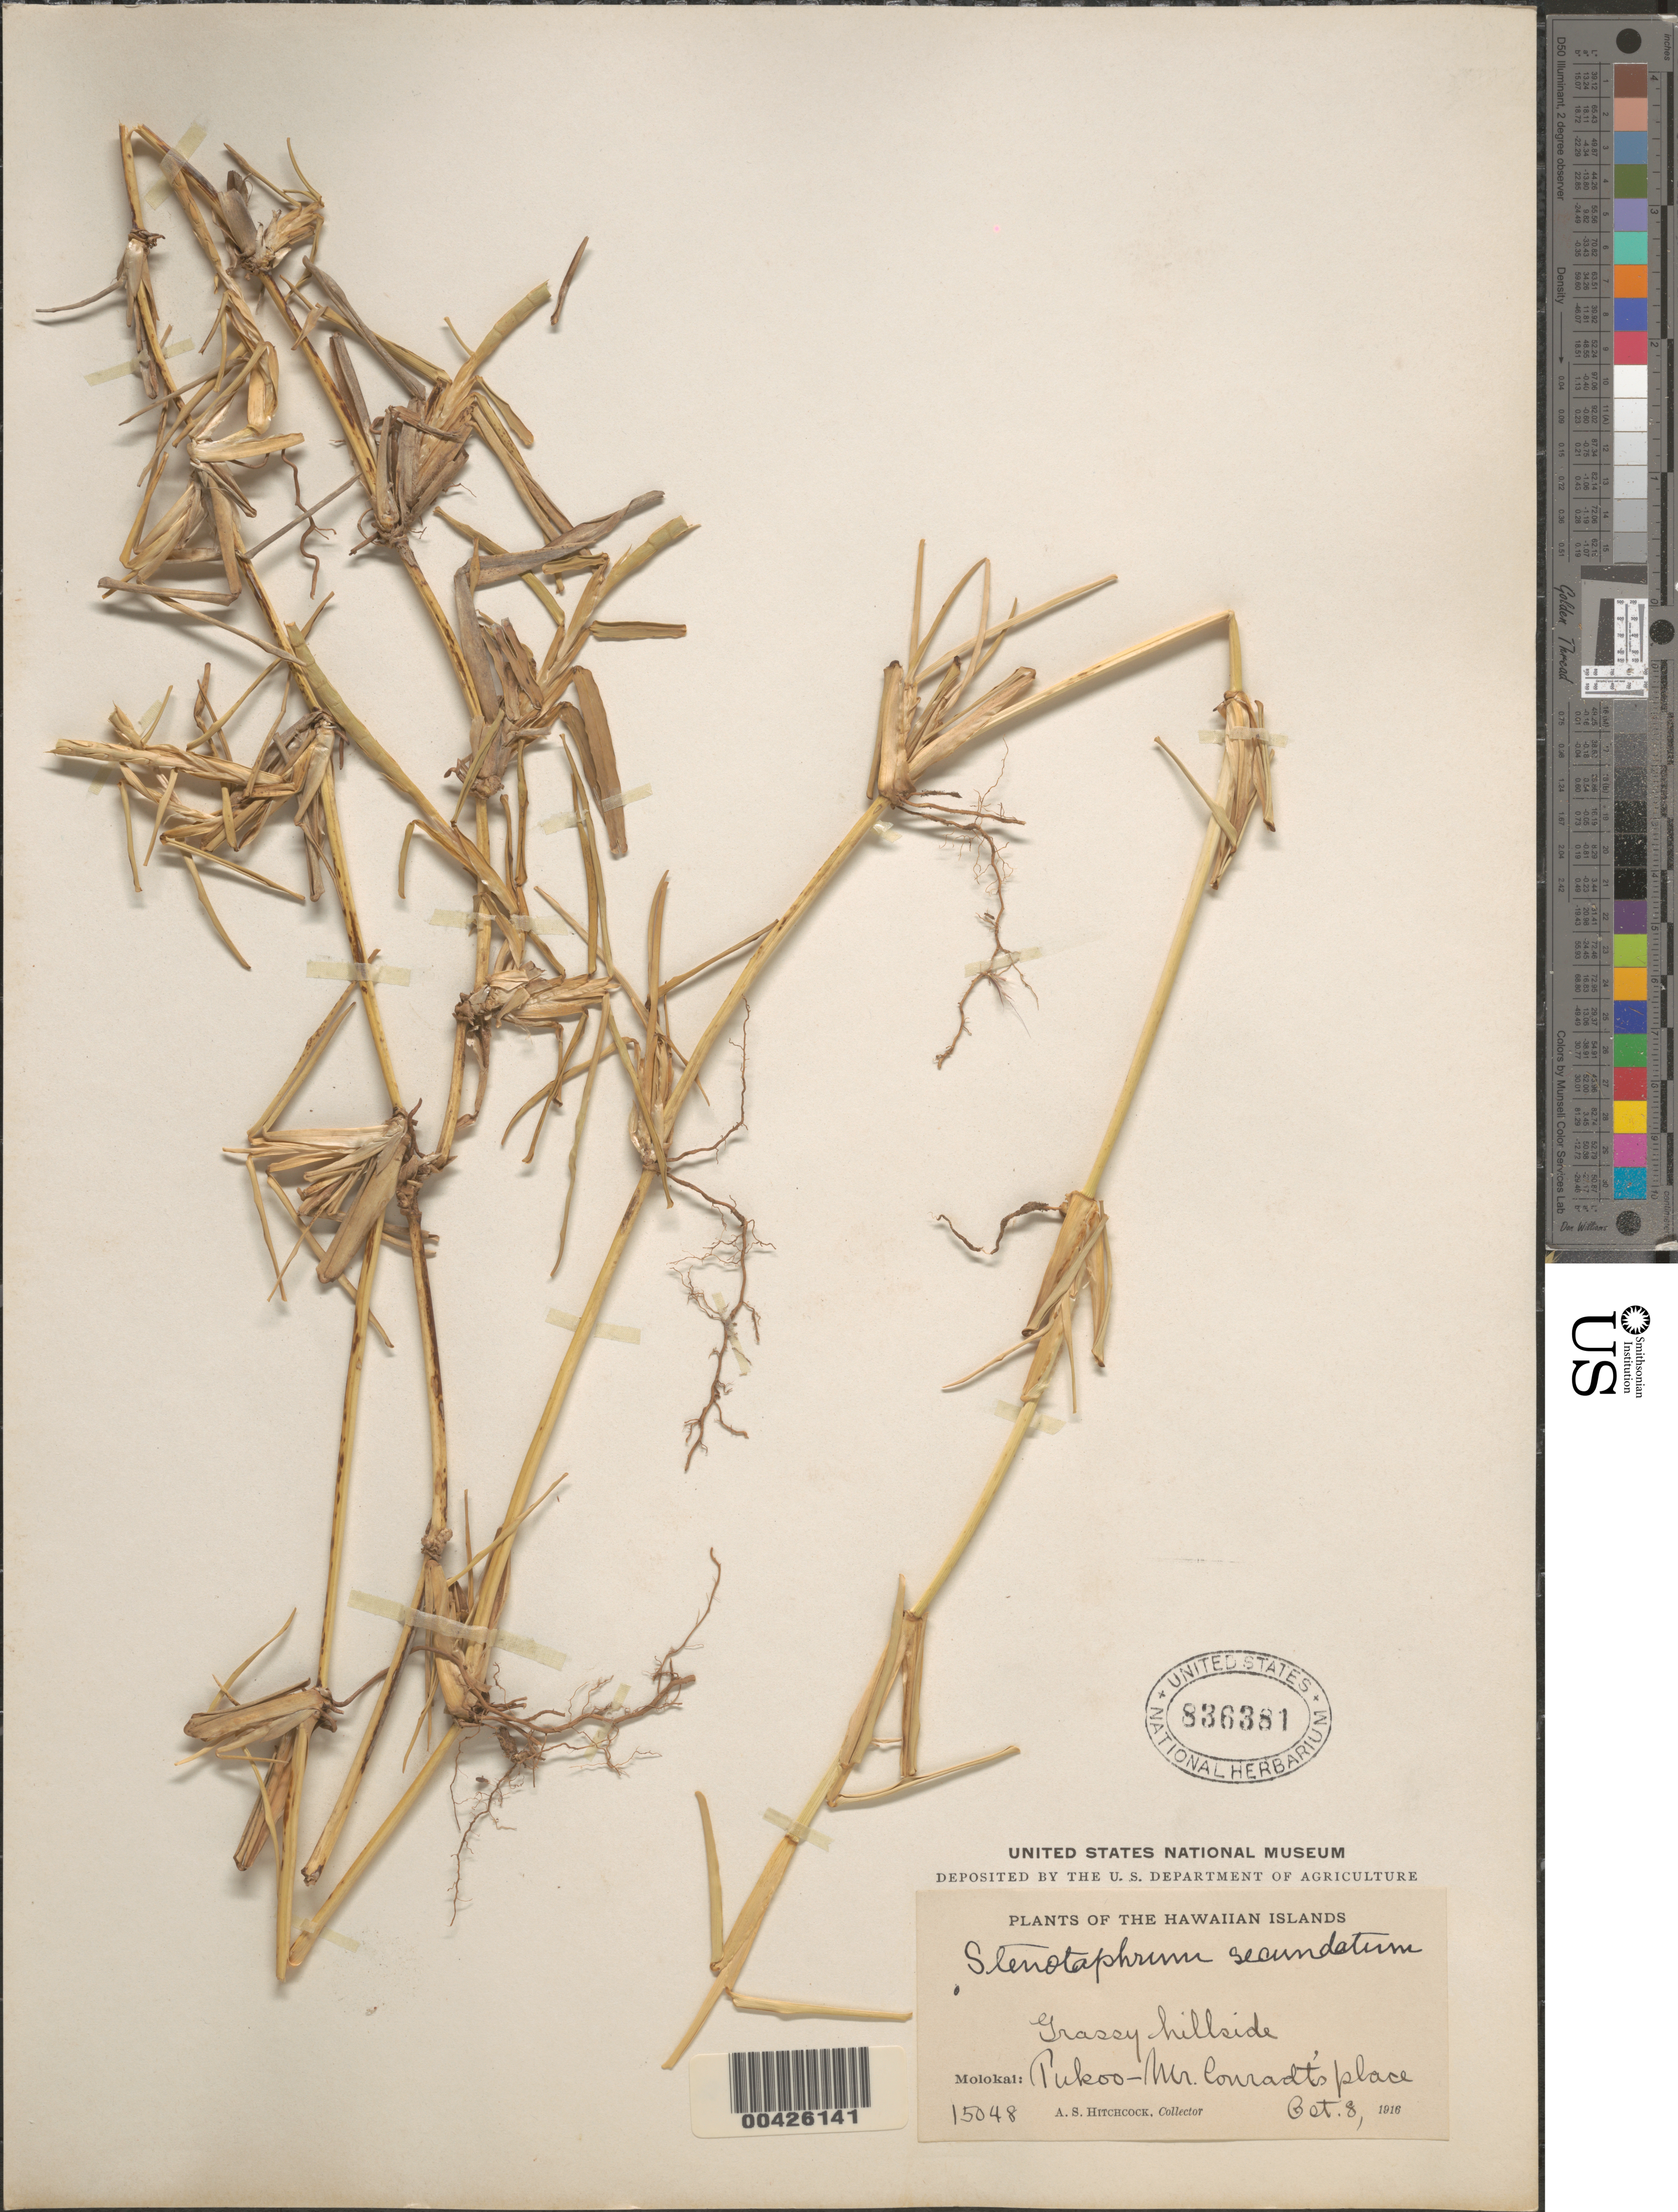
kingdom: Plantae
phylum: Tracheophyta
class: Liliopsida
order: Poales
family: Poaceae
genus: Stenotaphrum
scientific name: Stenotaphrum secundatum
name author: (Walter) Kuntze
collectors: A. S. Hitchcock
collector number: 15048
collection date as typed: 8 Oct 1916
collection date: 1916-10-08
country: United States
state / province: Hawaii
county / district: Maui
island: Moloka'i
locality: Pukoo, Mr. Conradt's place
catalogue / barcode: US 836381